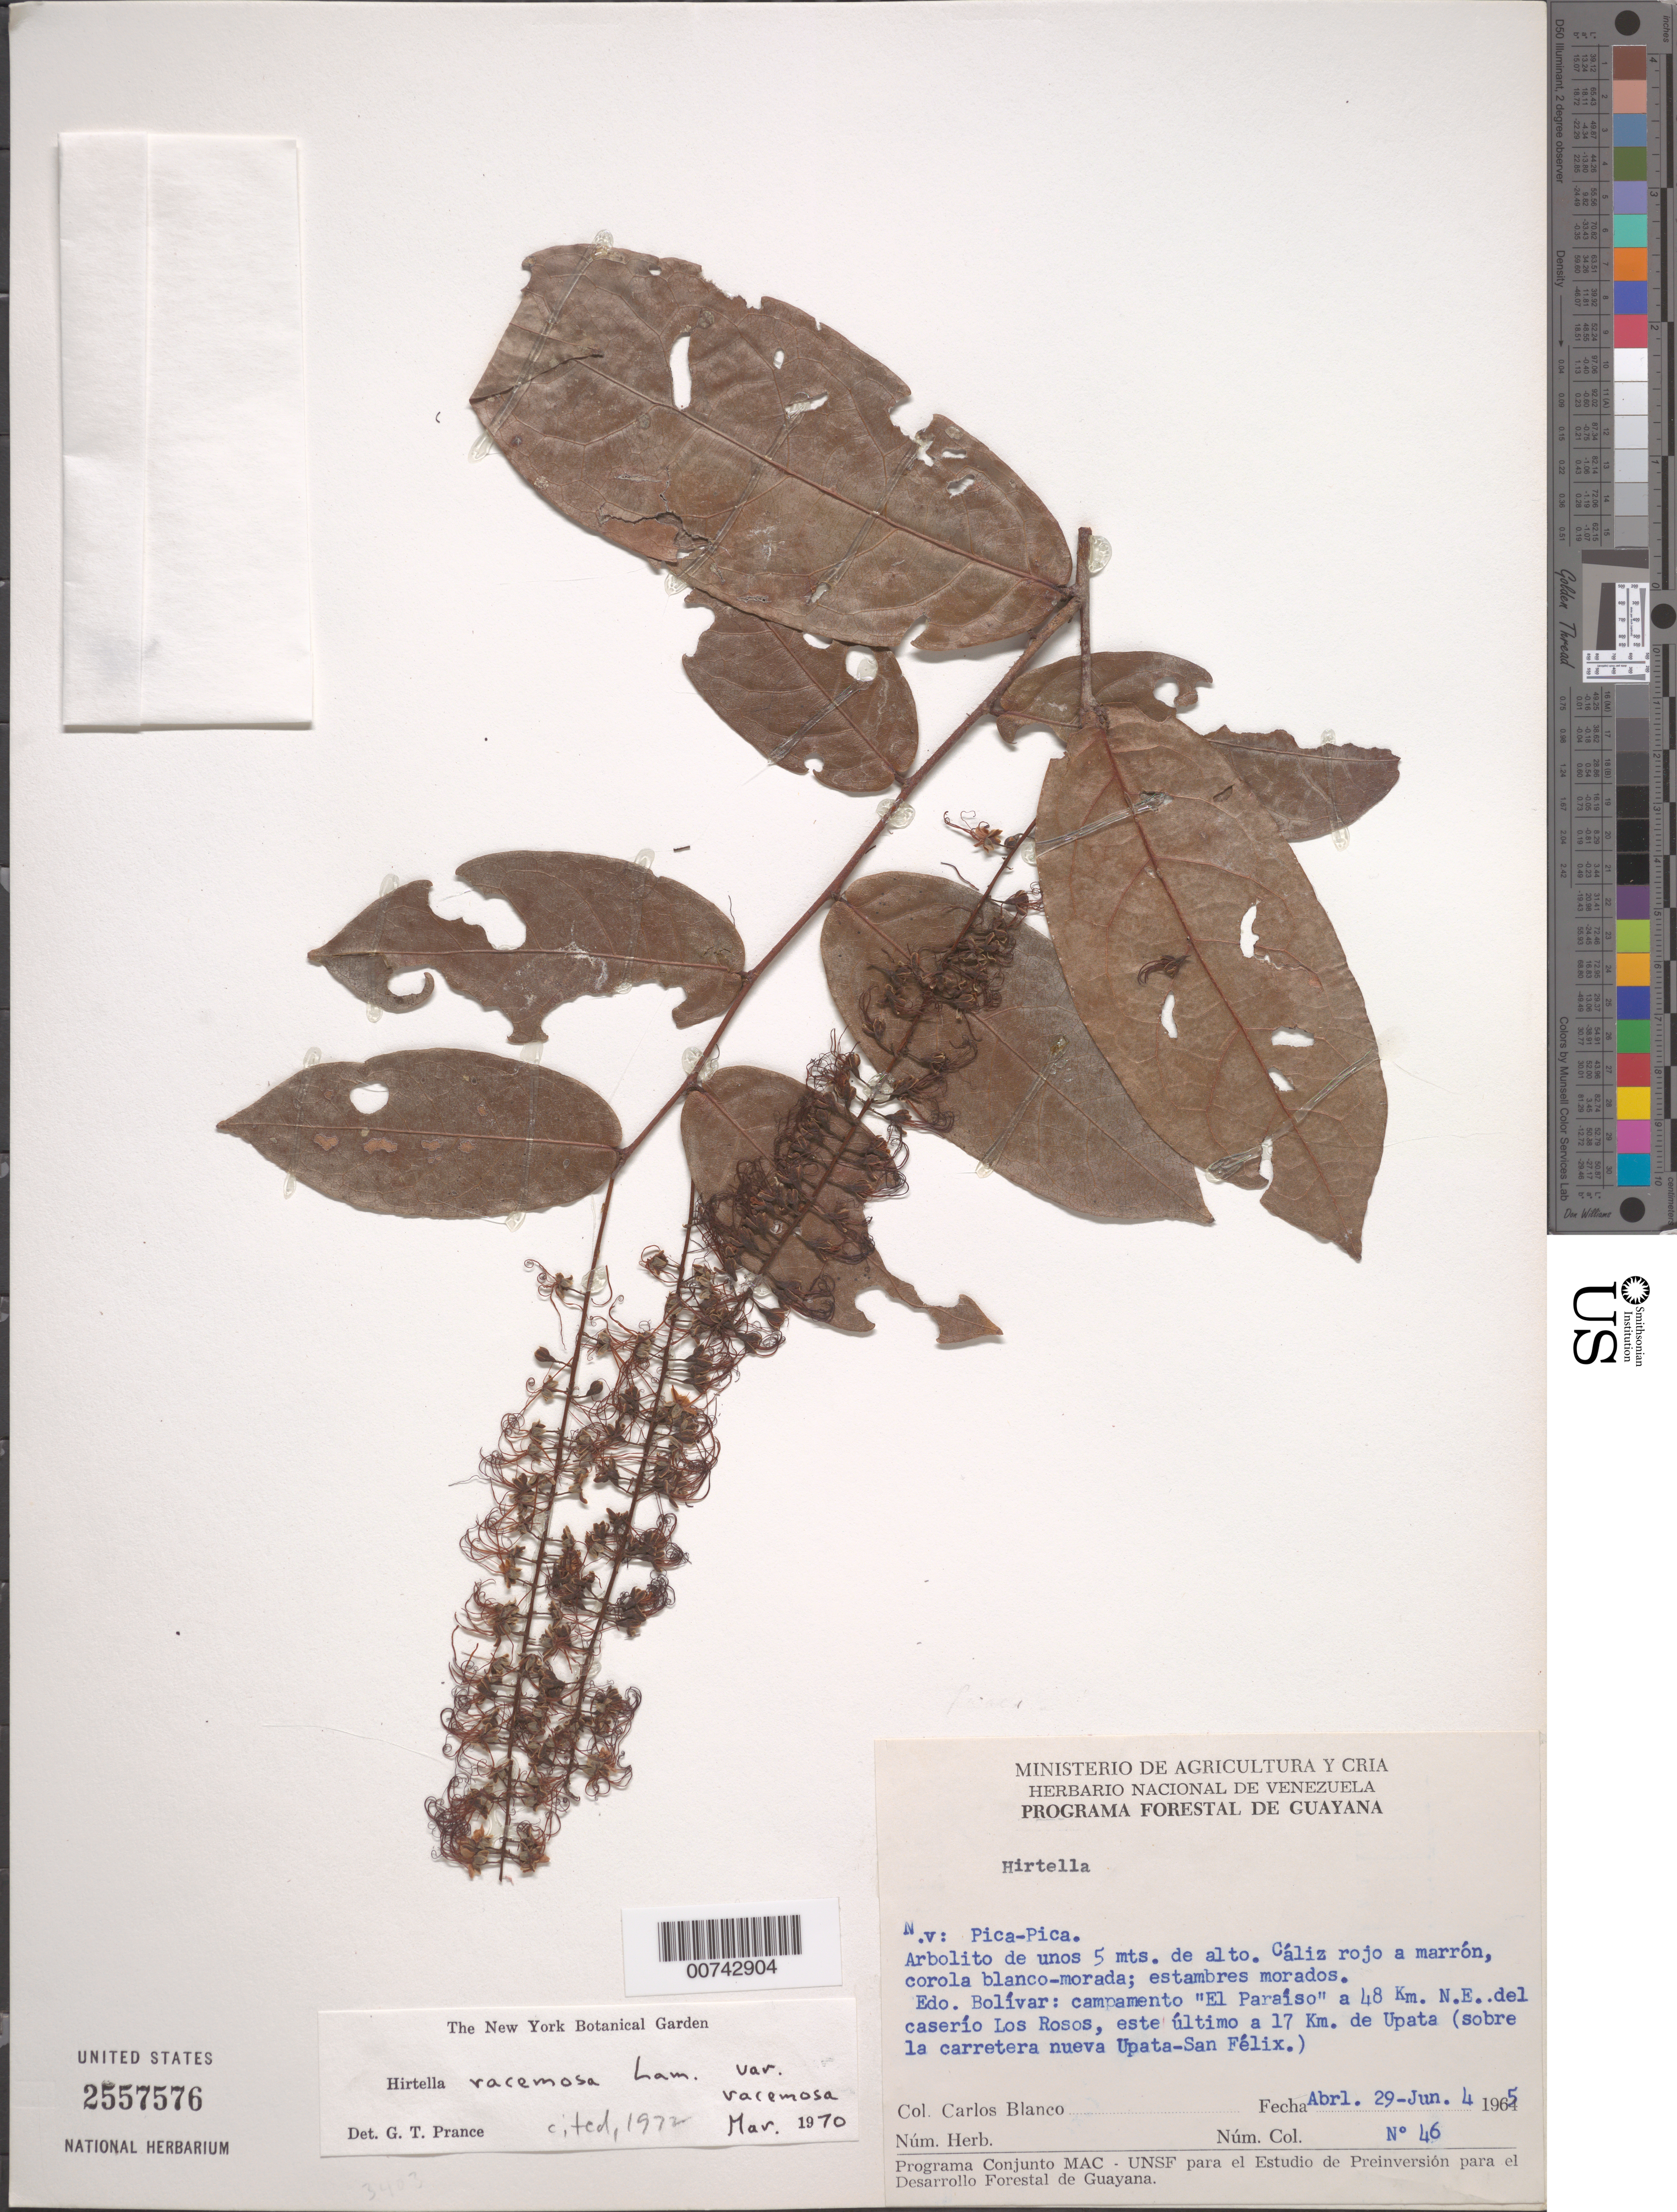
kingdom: Plantae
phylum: Tracheophyta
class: Magnoliopsida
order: Malpighiales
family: Chrysobalanaceae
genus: Hirtella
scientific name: Hirtella racemosa var. racemosa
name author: Lam.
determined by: Prance, G. T.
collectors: C. A. Blanco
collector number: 46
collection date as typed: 29-Apr-65 to June 4 1965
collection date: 1965-04-29/1965-06-04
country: Venezuela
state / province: Bolívar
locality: Campamento "El Paraiso" a 48 km NE del caserío Los Rosos, este ultimo aprox. 17 km de Upata (sobre la carretera nueva Upata-San Felix)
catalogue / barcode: US 2557576